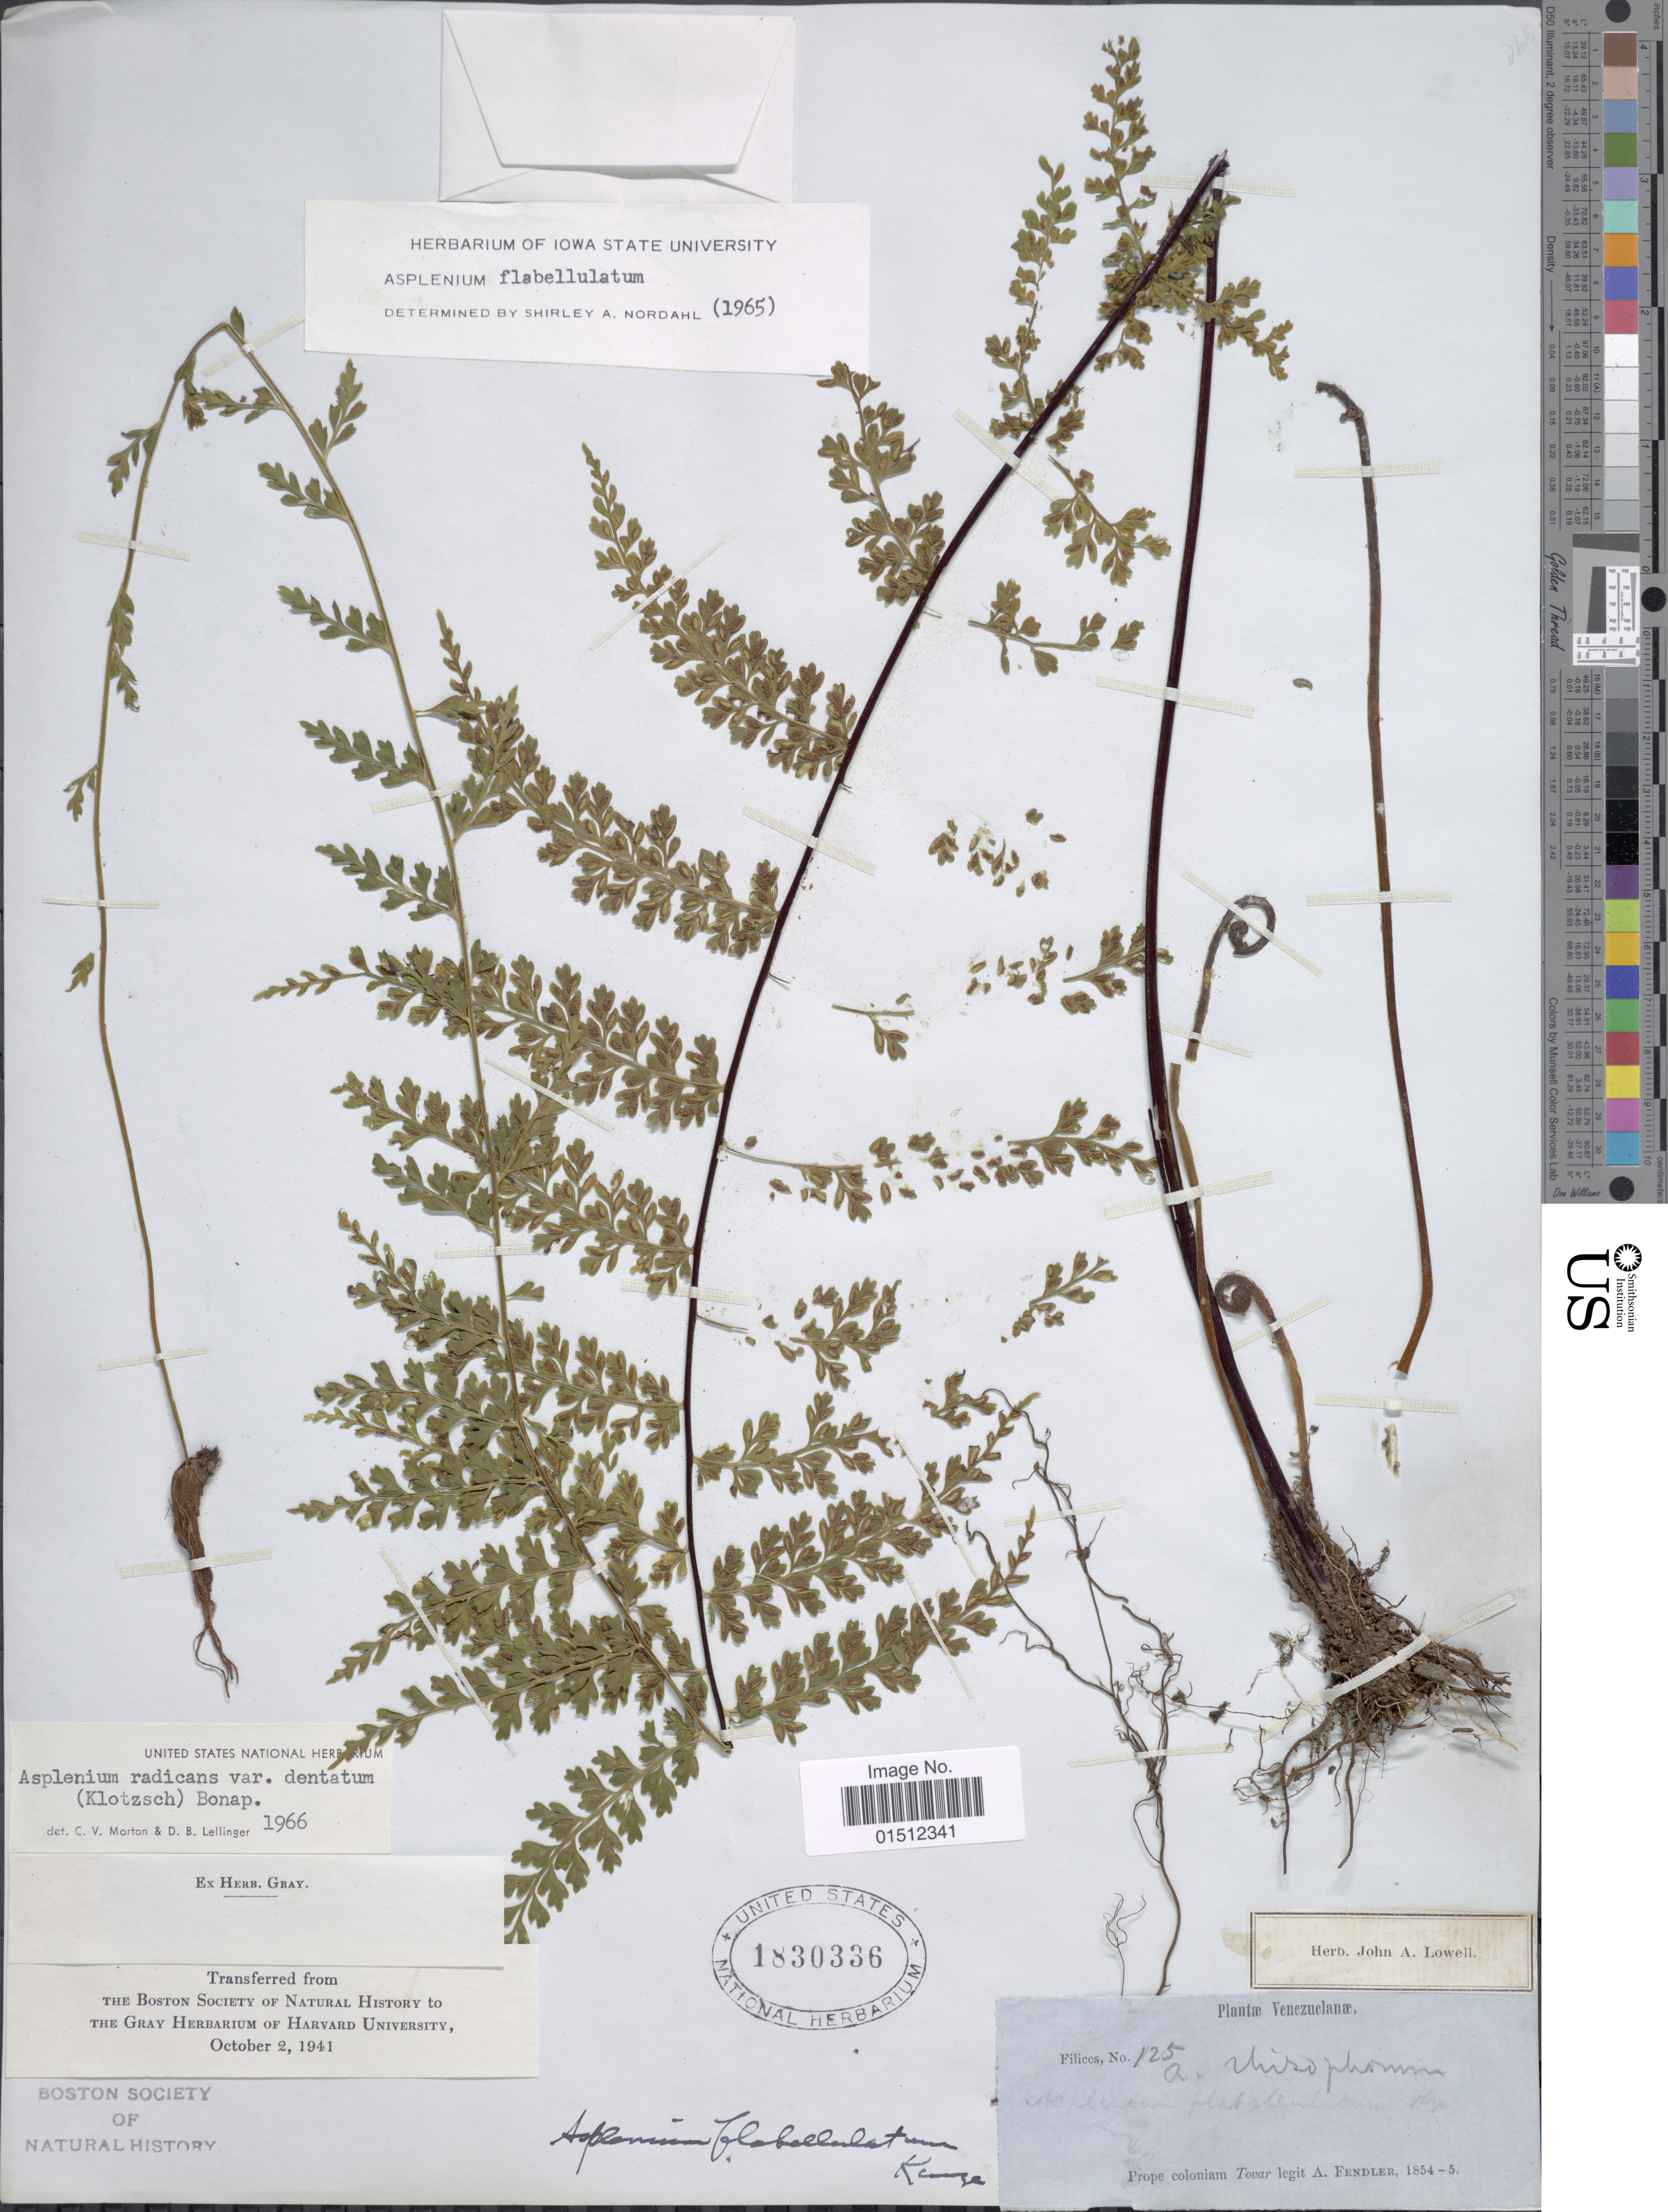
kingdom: Plantae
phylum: Tracheophyta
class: Polypodiopsida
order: Polypodiales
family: Aspleniaceae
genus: Asplenium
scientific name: Asplenium radicans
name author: L.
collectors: A. Fendler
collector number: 125a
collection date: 1854/1855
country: Venezuela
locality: Venezuelanae. Prope coloniam Tovar.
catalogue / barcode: US 1830336